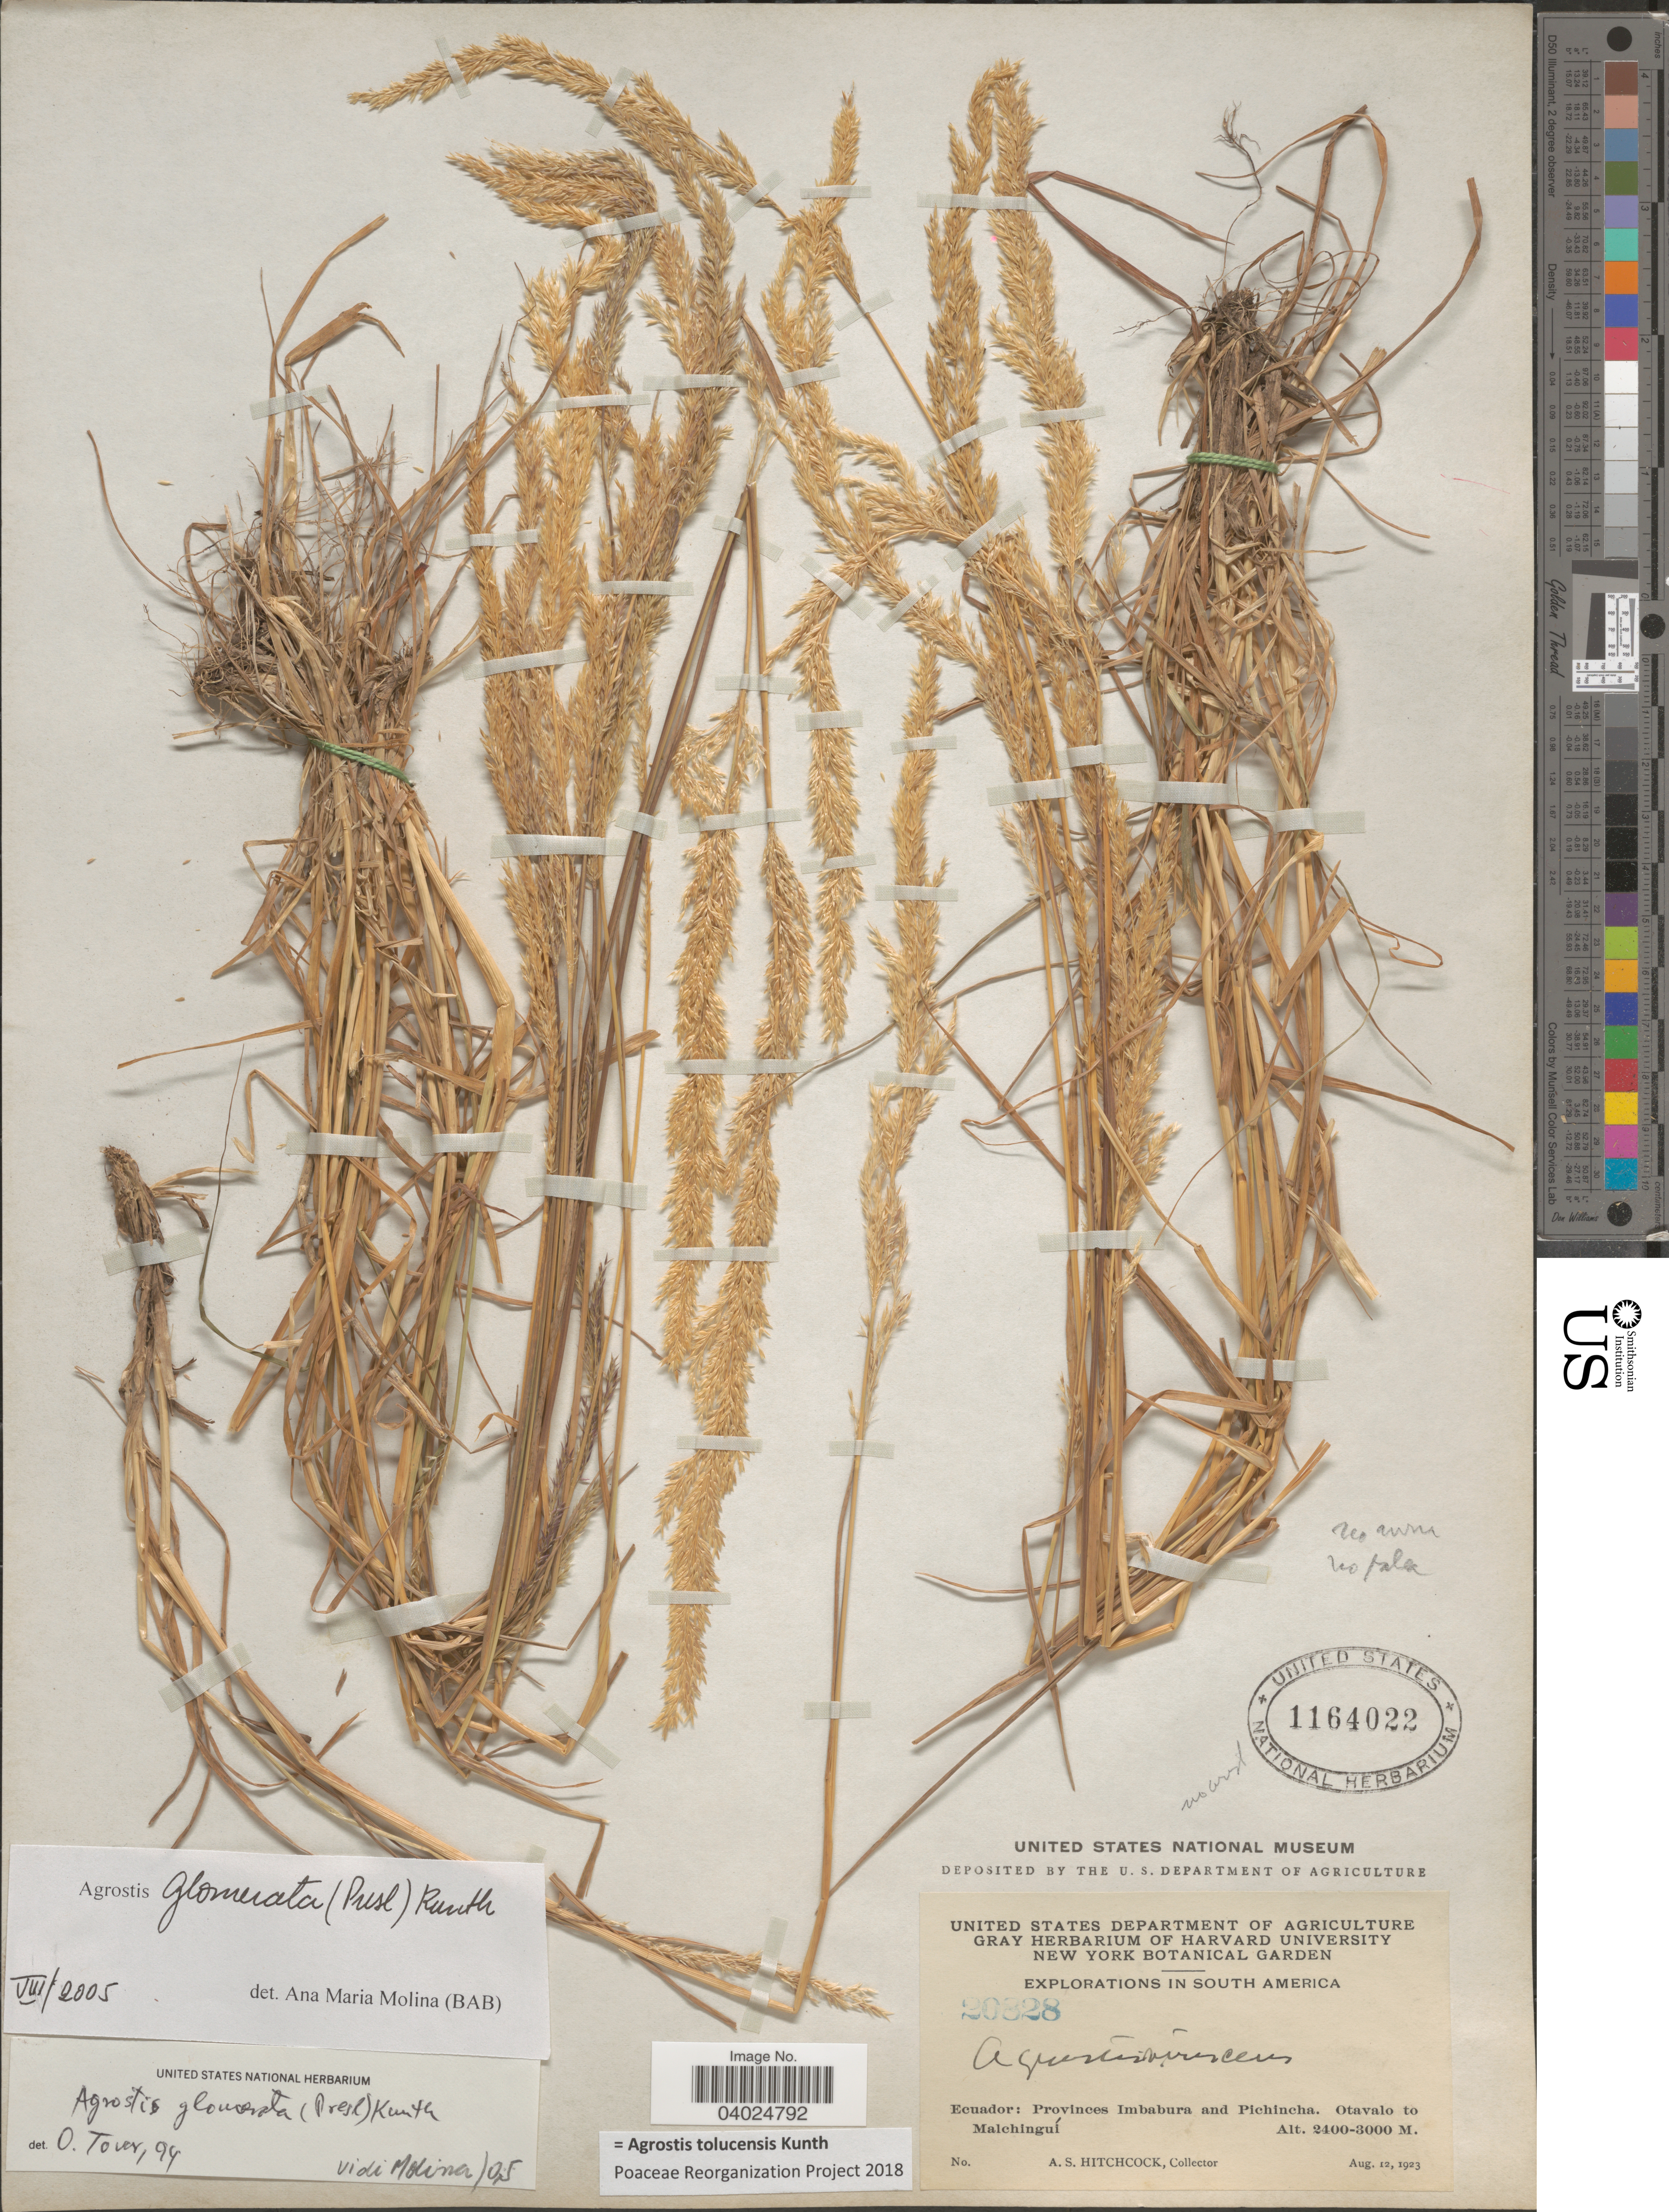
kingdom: Plantae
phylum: Tracheophyta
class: Liliopsida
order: Poales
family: Poaceae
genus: Agrostis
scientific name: Agrostis tolucensis Kunth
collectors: A. S. Hitchcock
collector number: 20828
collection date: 1923-08-12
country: Ecuador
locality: Provinces Imbabura and Pichincha. Otavalo to Malchinguí.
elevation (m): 2400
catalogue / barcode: US 1164022